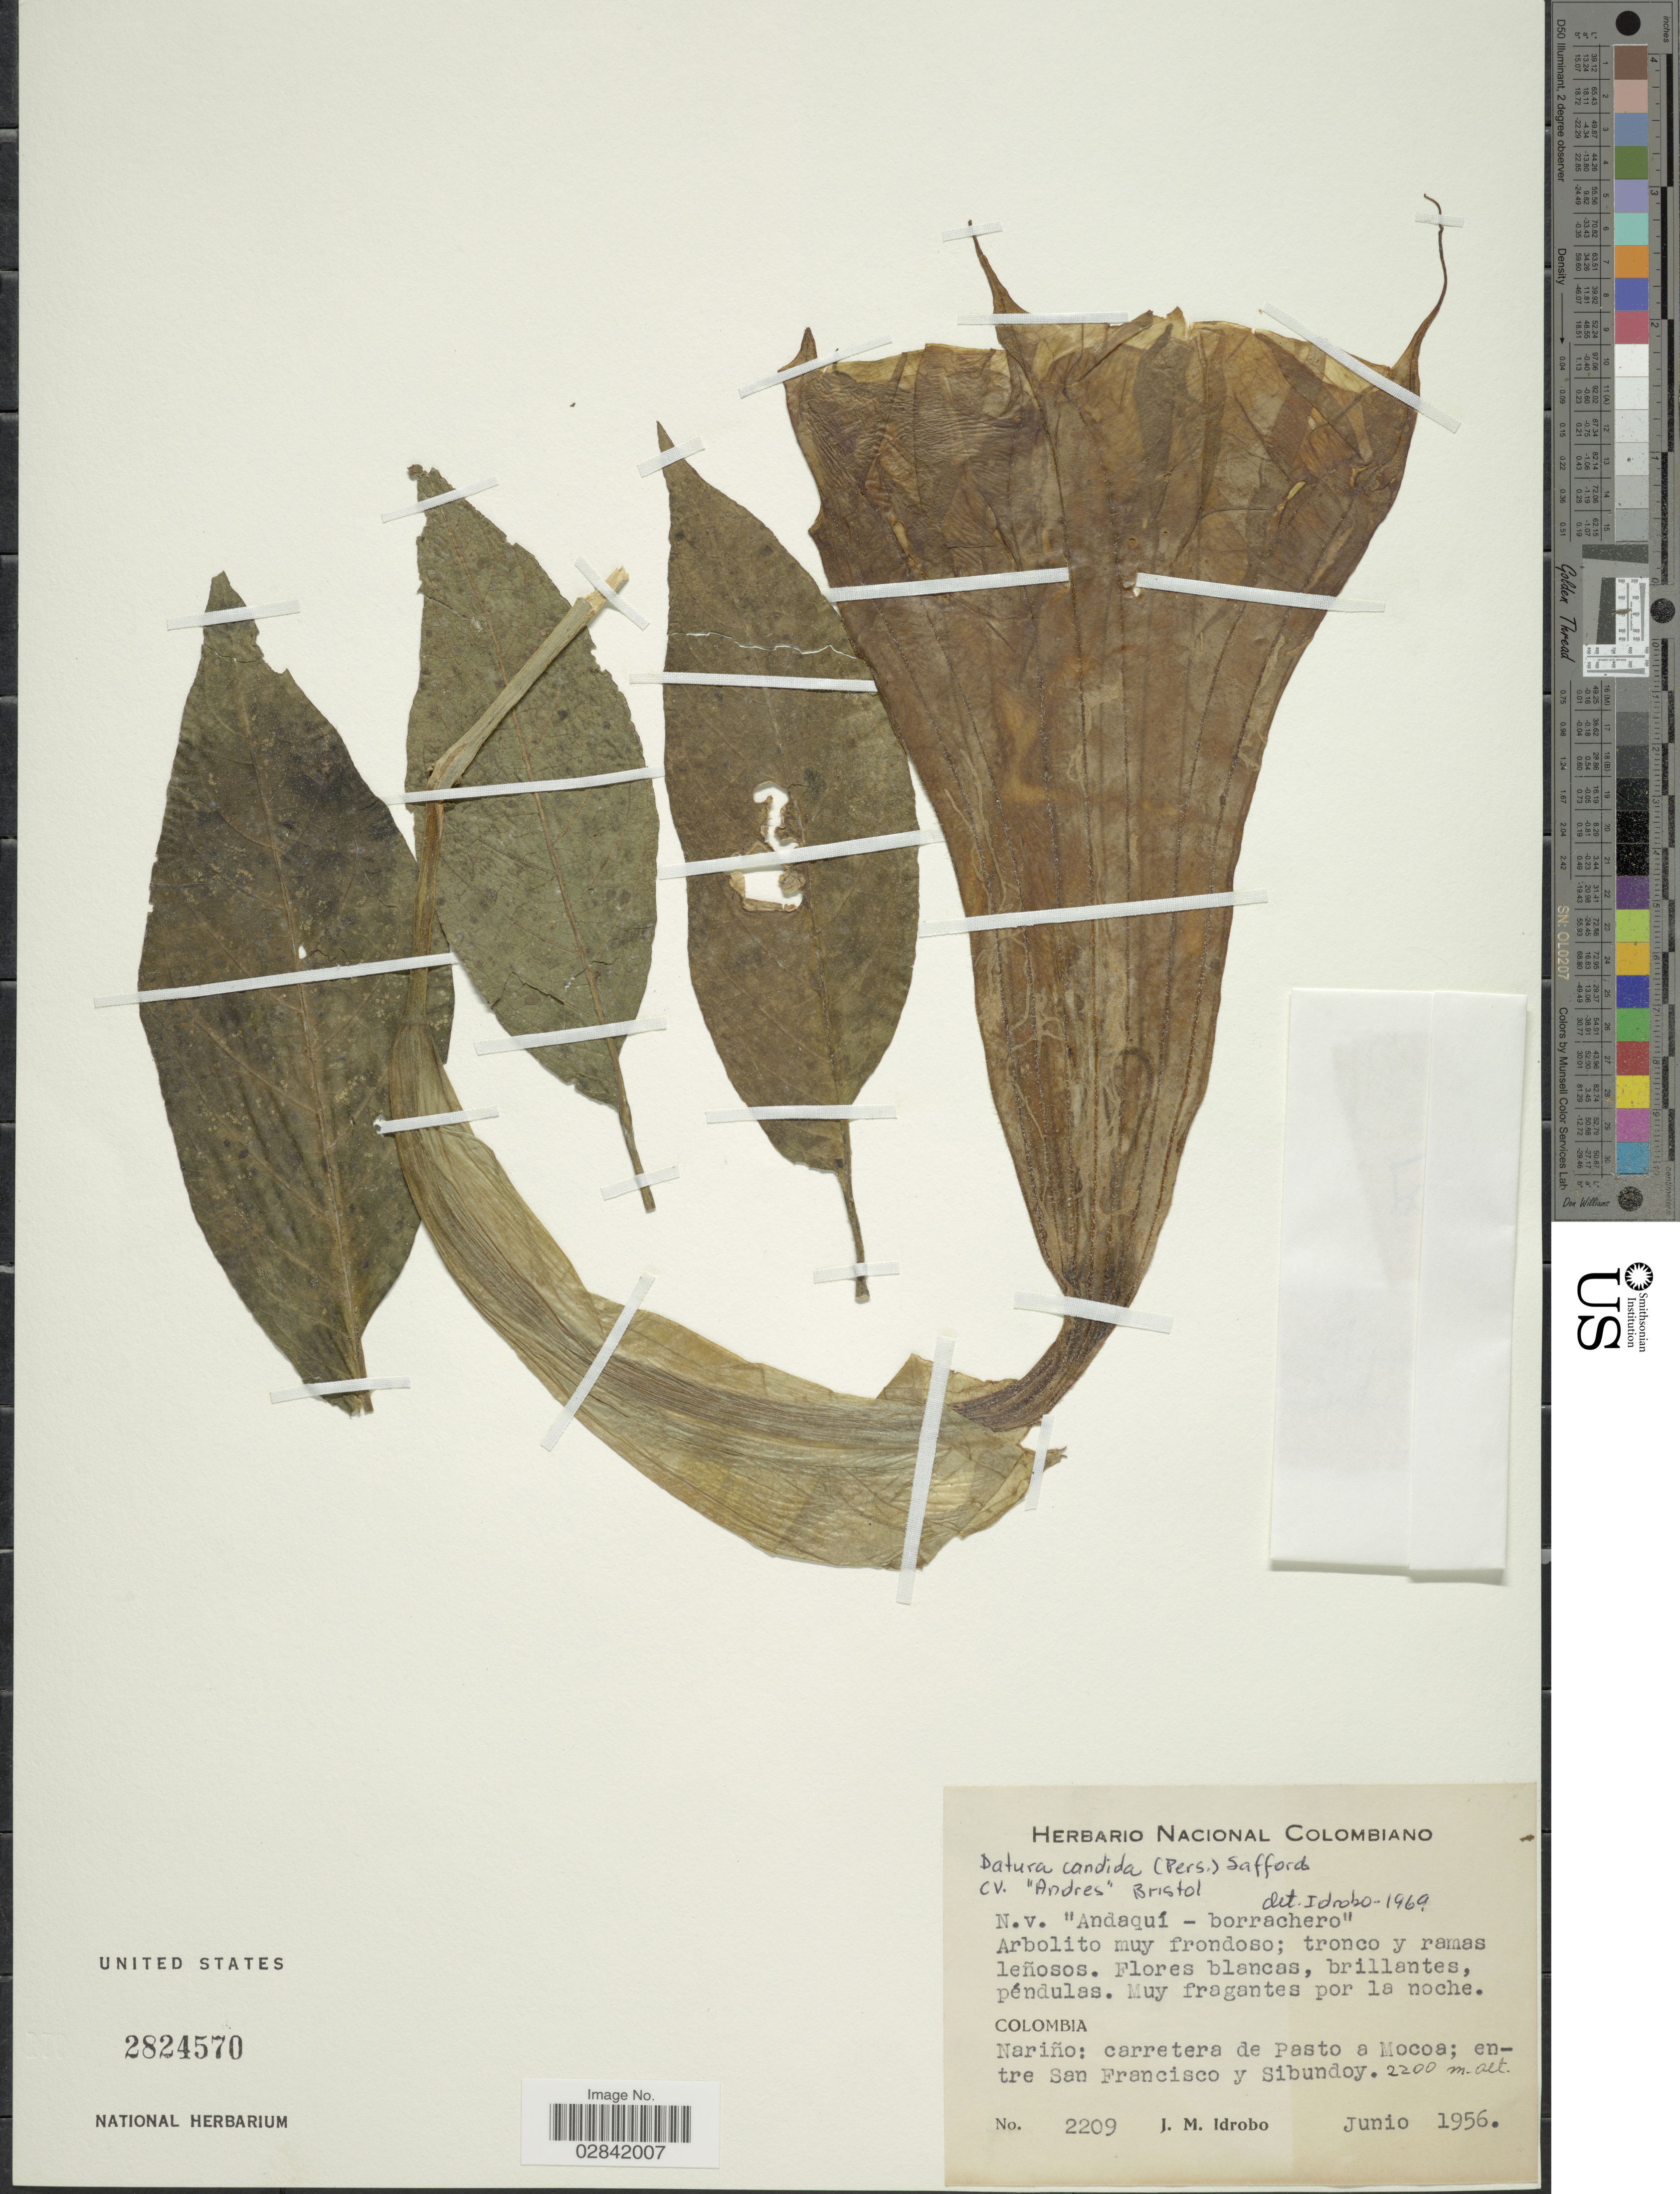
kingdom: Plantae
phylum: Tracheophyta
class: Magnoliopsida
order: Solanales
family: Solanaceae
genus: Brugmansia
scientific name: Brugmansia x candida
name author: Pers.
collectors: J. M. Idrobo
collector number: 2209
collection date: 1956-06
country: Colombia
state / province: Nariño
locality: Nariño: carretera de Pasto a Mocoa; entre San Francisco y Sibundoy.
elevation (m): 2200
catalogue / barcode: US 2824570